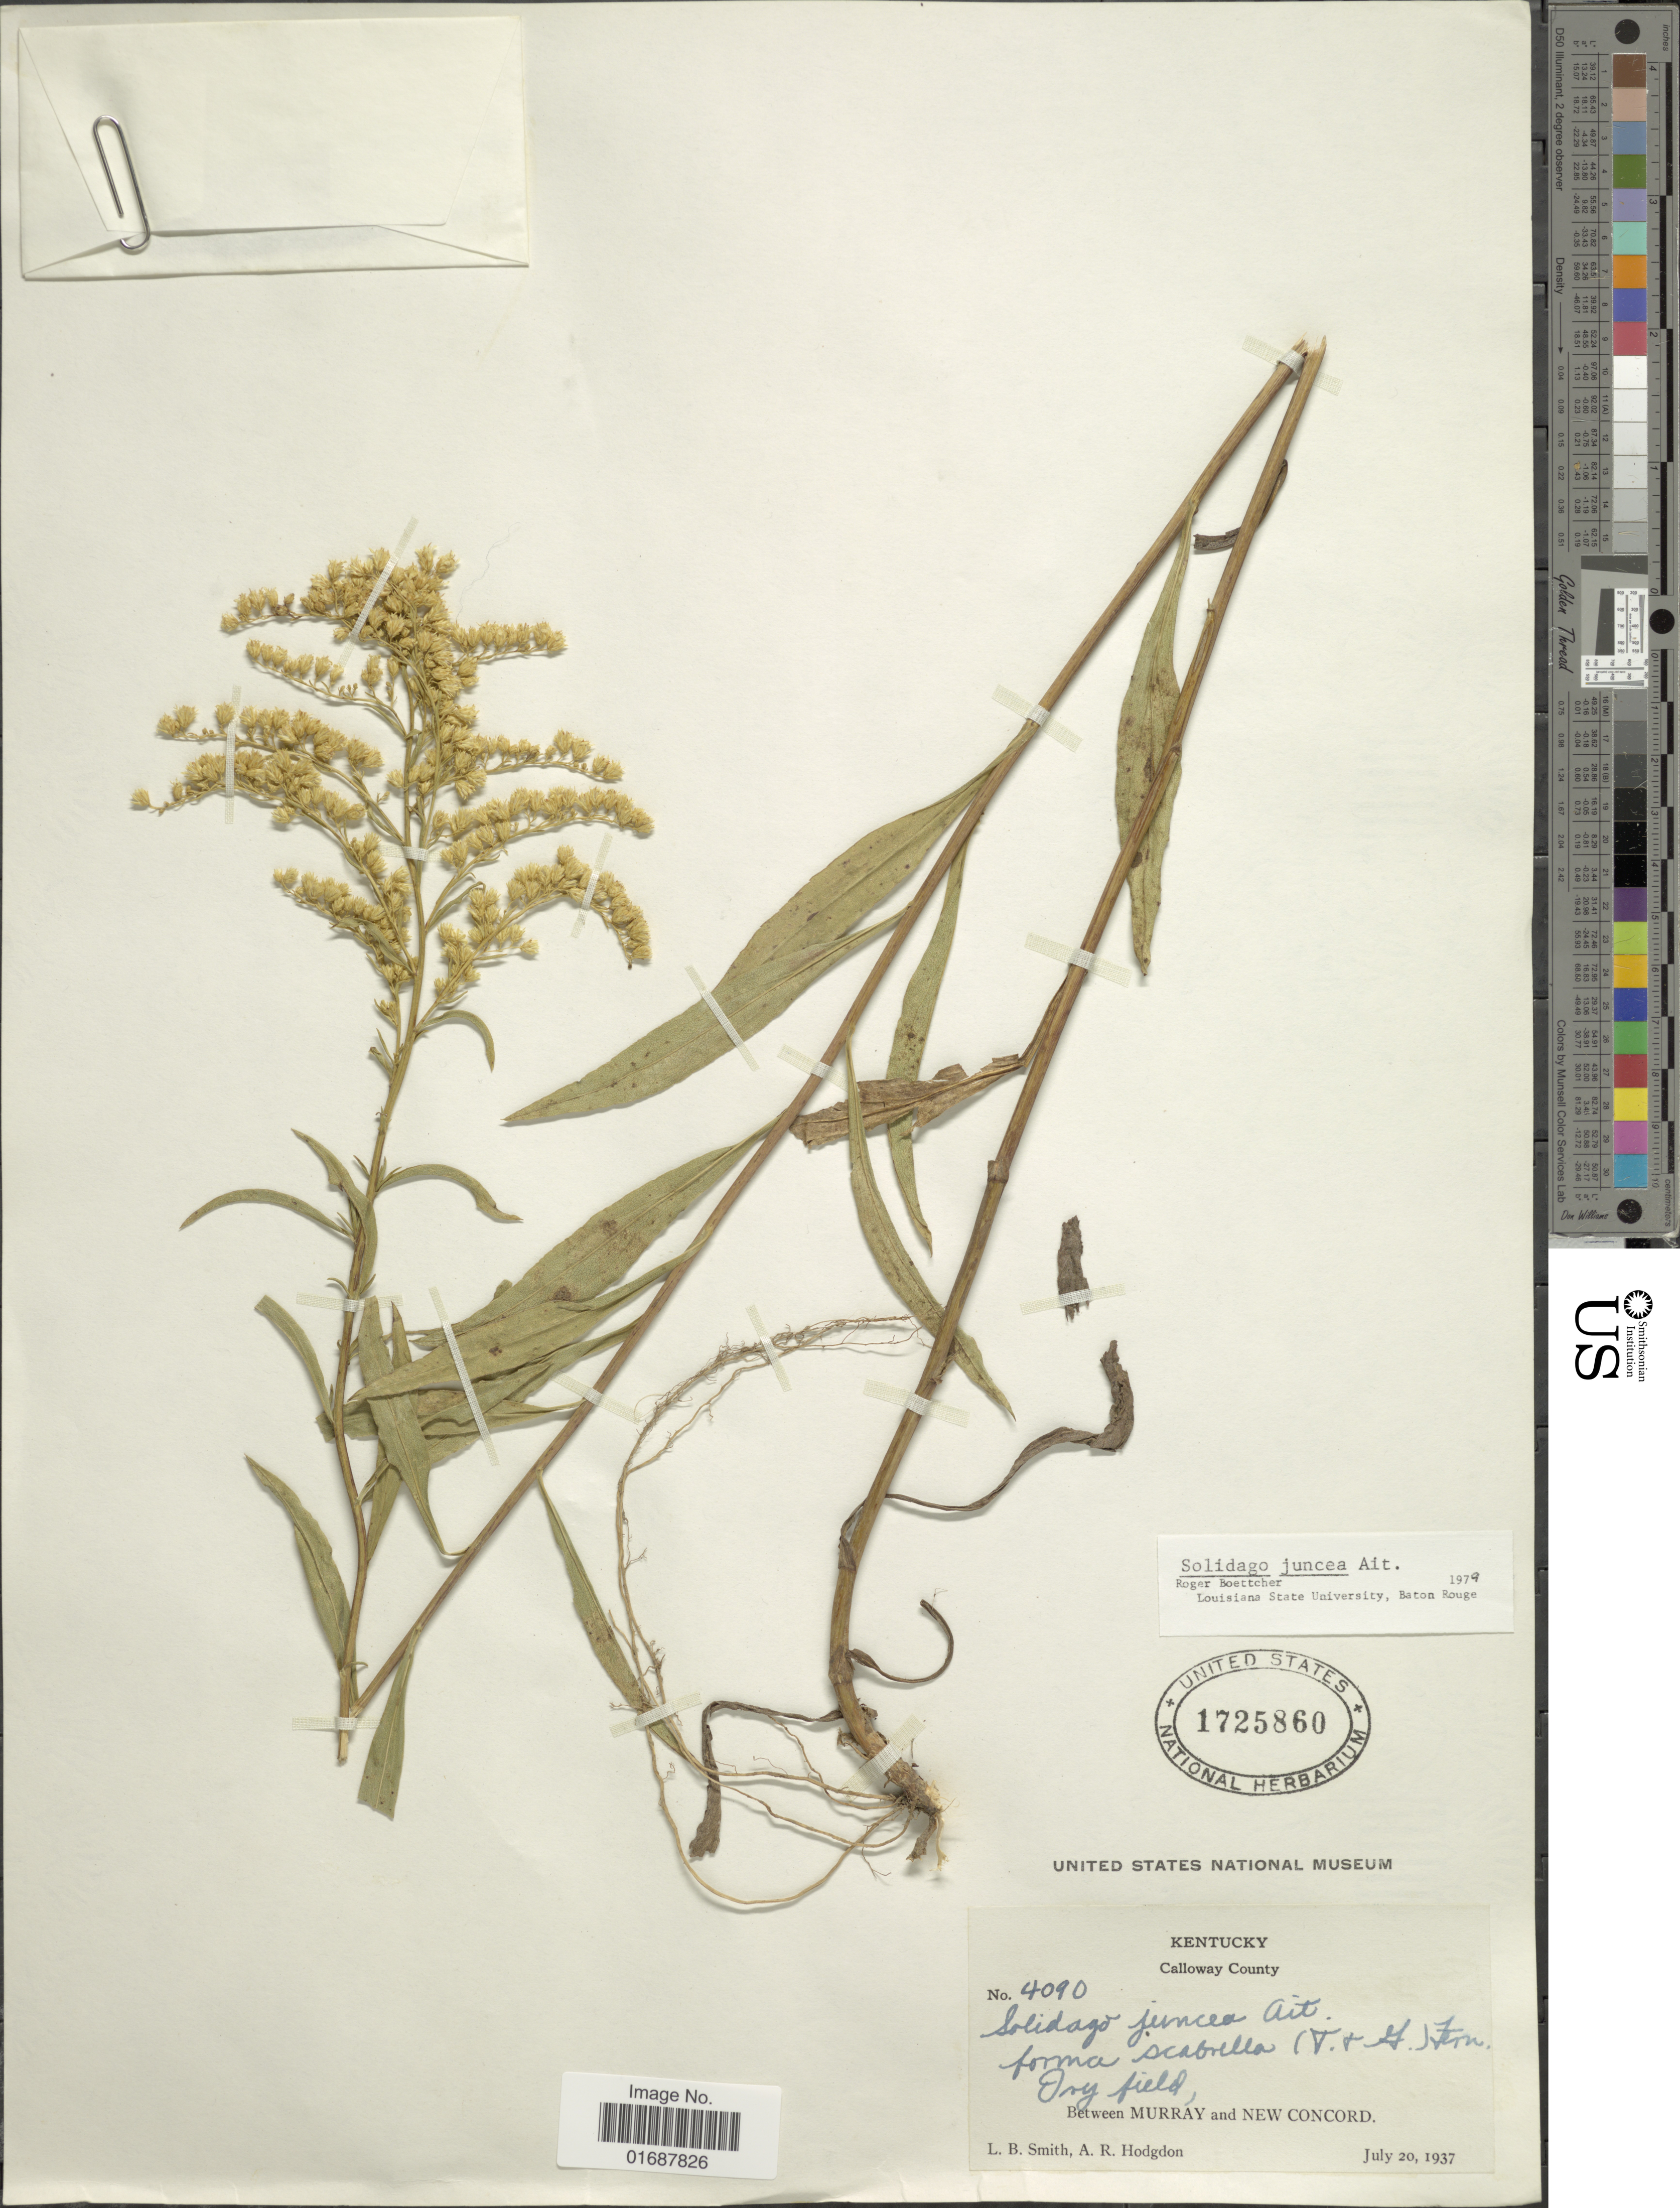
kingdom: Plantae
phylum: Tracheophyta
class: Magnoliopsida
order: Asterales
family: Asteraceae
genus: Solidago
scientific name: Solidago juncea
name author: Aiton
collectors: L. Smith & A. R. Hodgdon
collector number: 4090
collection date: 1937-07-20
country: United States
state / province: Kentucky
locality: Calloway County. Joy field, Between Murray and New Concord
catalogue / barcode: US 1725860